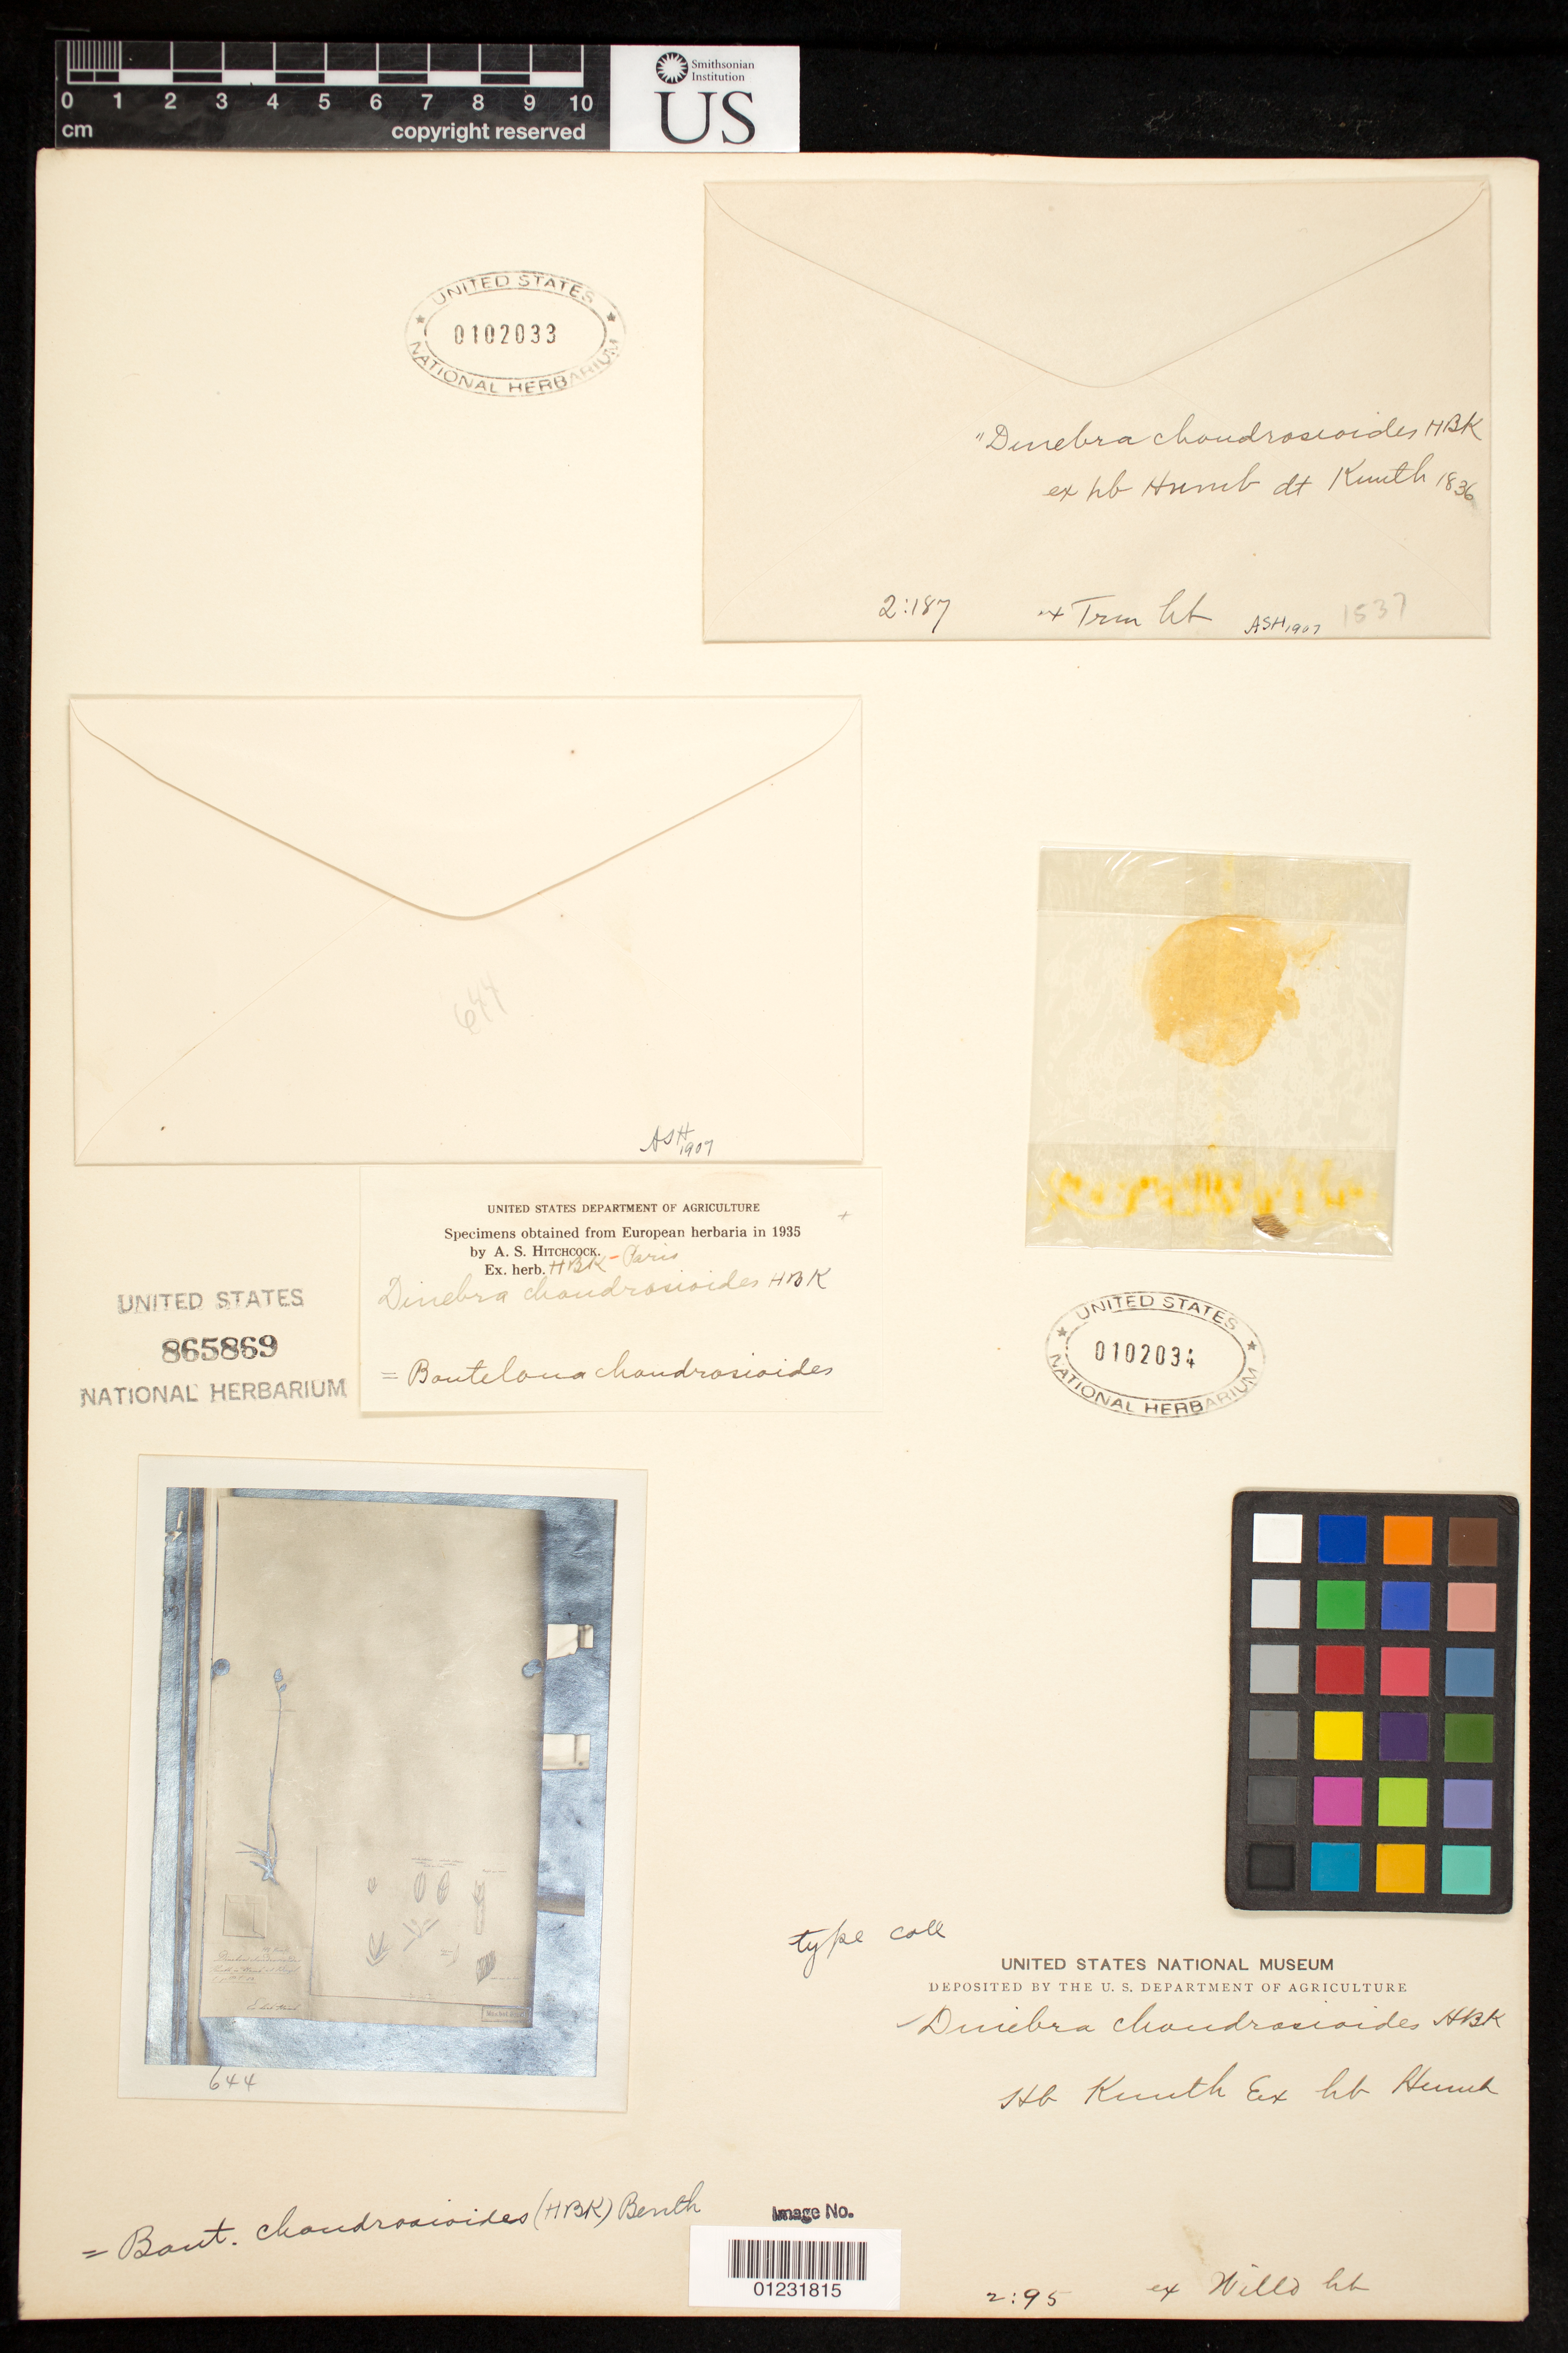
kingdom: Plantae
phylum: Tracheophyta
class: Liliopsida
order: Poales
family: Poaceae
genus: Dinebra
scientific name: Dinebra chondrosioides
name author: Kunth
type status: Possible Type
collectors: ex herb. Humboldt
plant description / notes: Fragmentary material of type specimen ex herb. HBK-Paris.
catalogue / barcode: US 102034